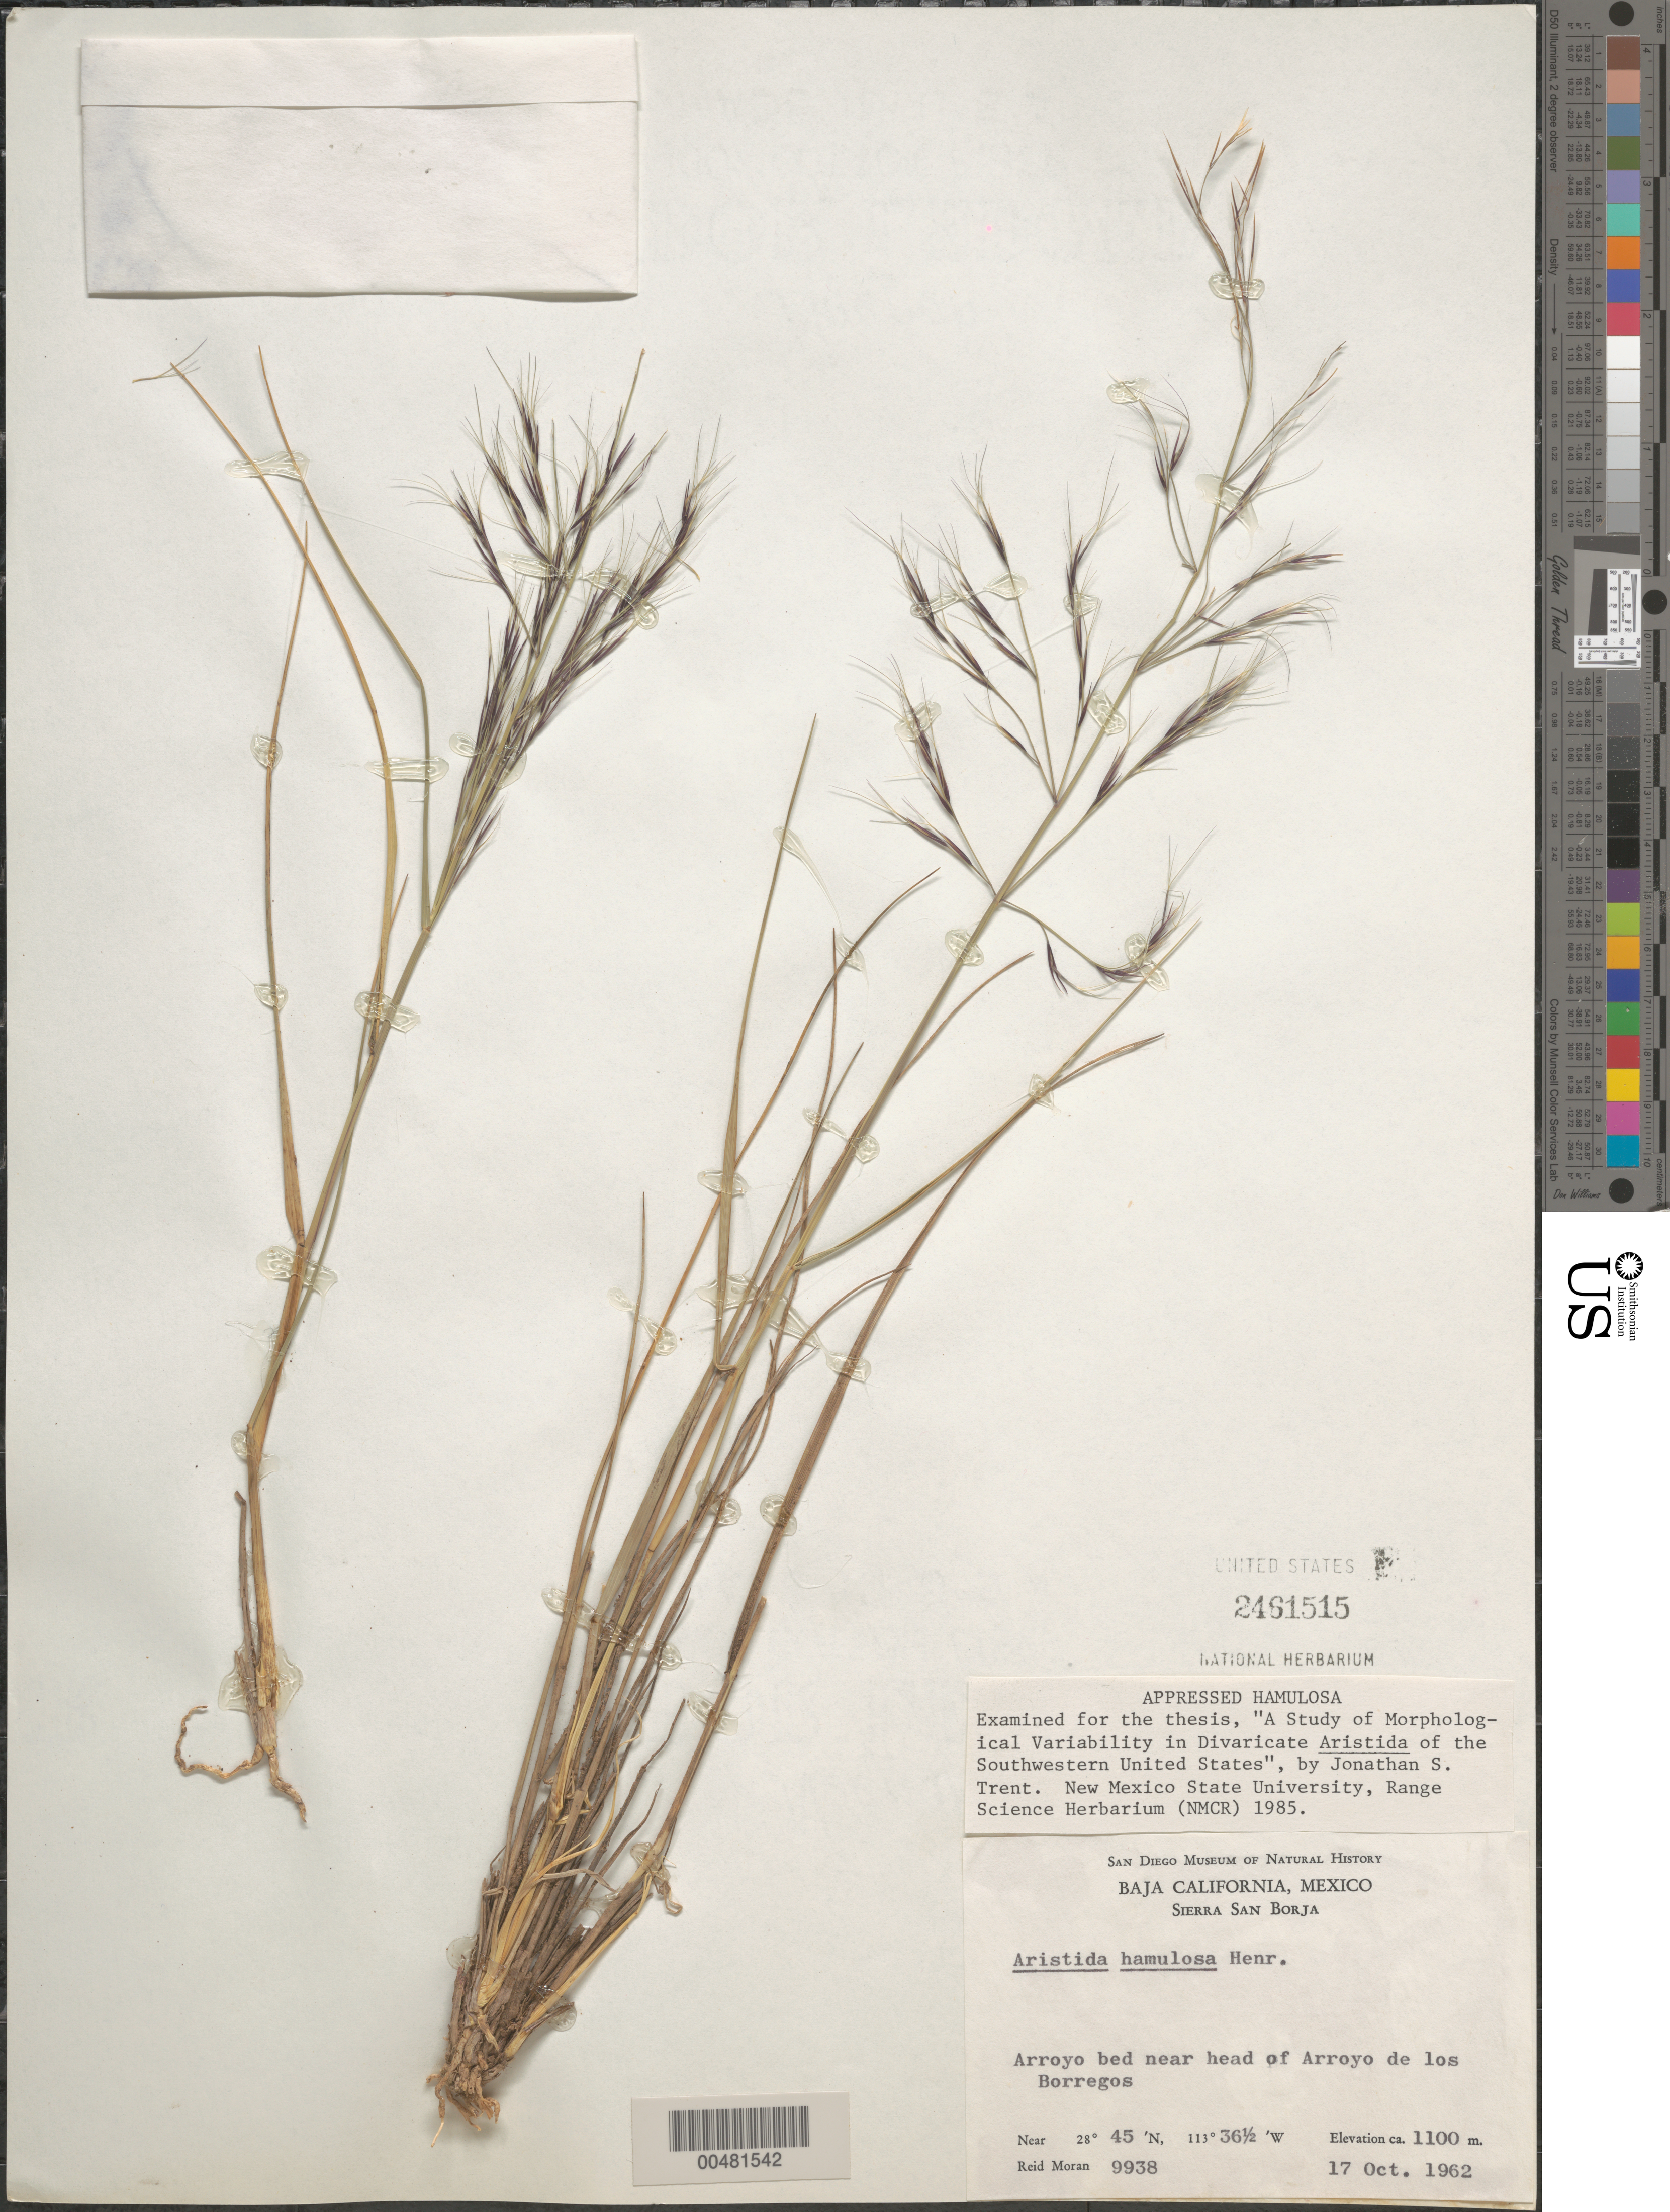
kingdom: Plantae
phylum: Tracheophyta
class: Liliopsida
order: Poales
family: Poaceae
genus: Aristida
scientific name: Aristida hamulosa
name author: Henr.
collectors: R. V. Moran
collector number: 9938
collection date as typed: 17 Oct 1962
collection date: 1962-10-17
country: Mexico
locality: Sierra San Borja, arroyo bed near head of Arroyo de los Borregos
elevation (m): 1100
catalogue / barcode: US 2461515